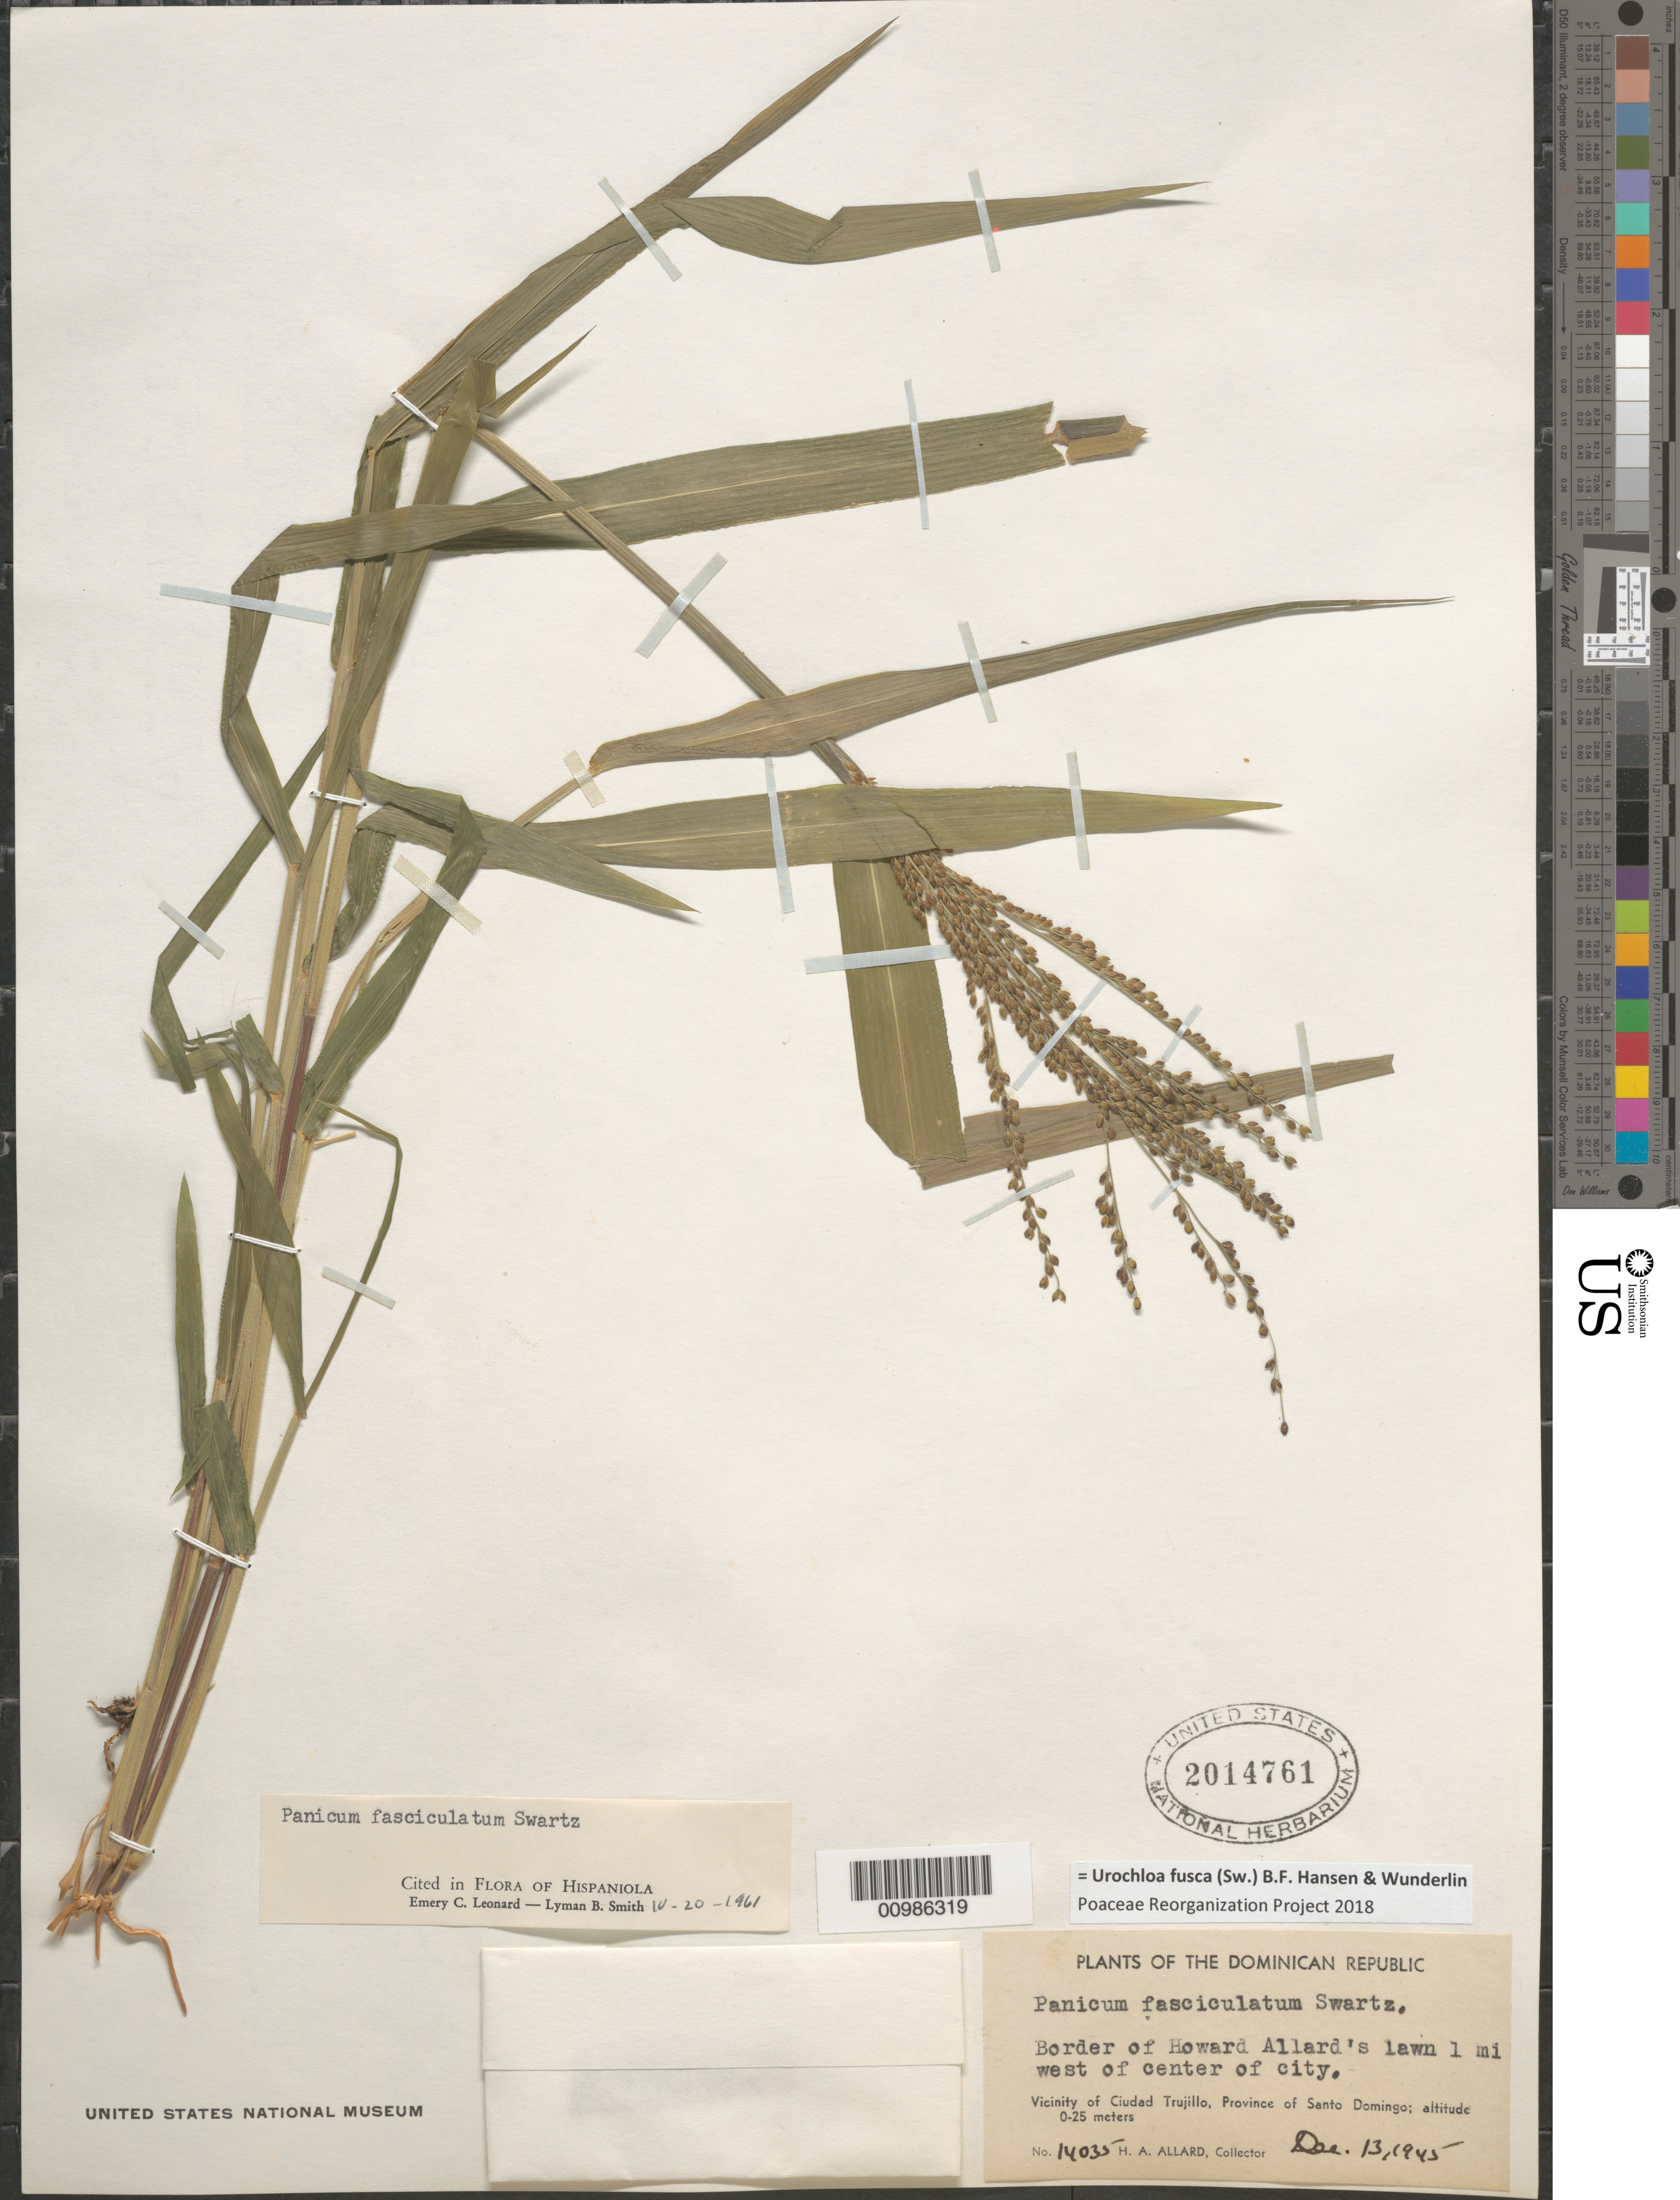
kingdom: Plantae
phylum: Tracheophyta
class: Liliopsida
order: Poales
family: Poaceae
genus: Brachiaria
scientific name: Brachiaria fasciculata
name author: (Sw.) Parodi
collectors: H. A. Allard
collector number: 14035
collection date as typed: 13 Dec 1945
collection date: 1945-12-13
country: Dominican Republic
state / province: Distrito Nacional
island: Hispaniola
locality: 1 mile west of center of Santo Domingo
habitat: border of lawn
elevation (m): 0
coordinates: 0 N, 0 E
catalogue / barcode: US 2014761